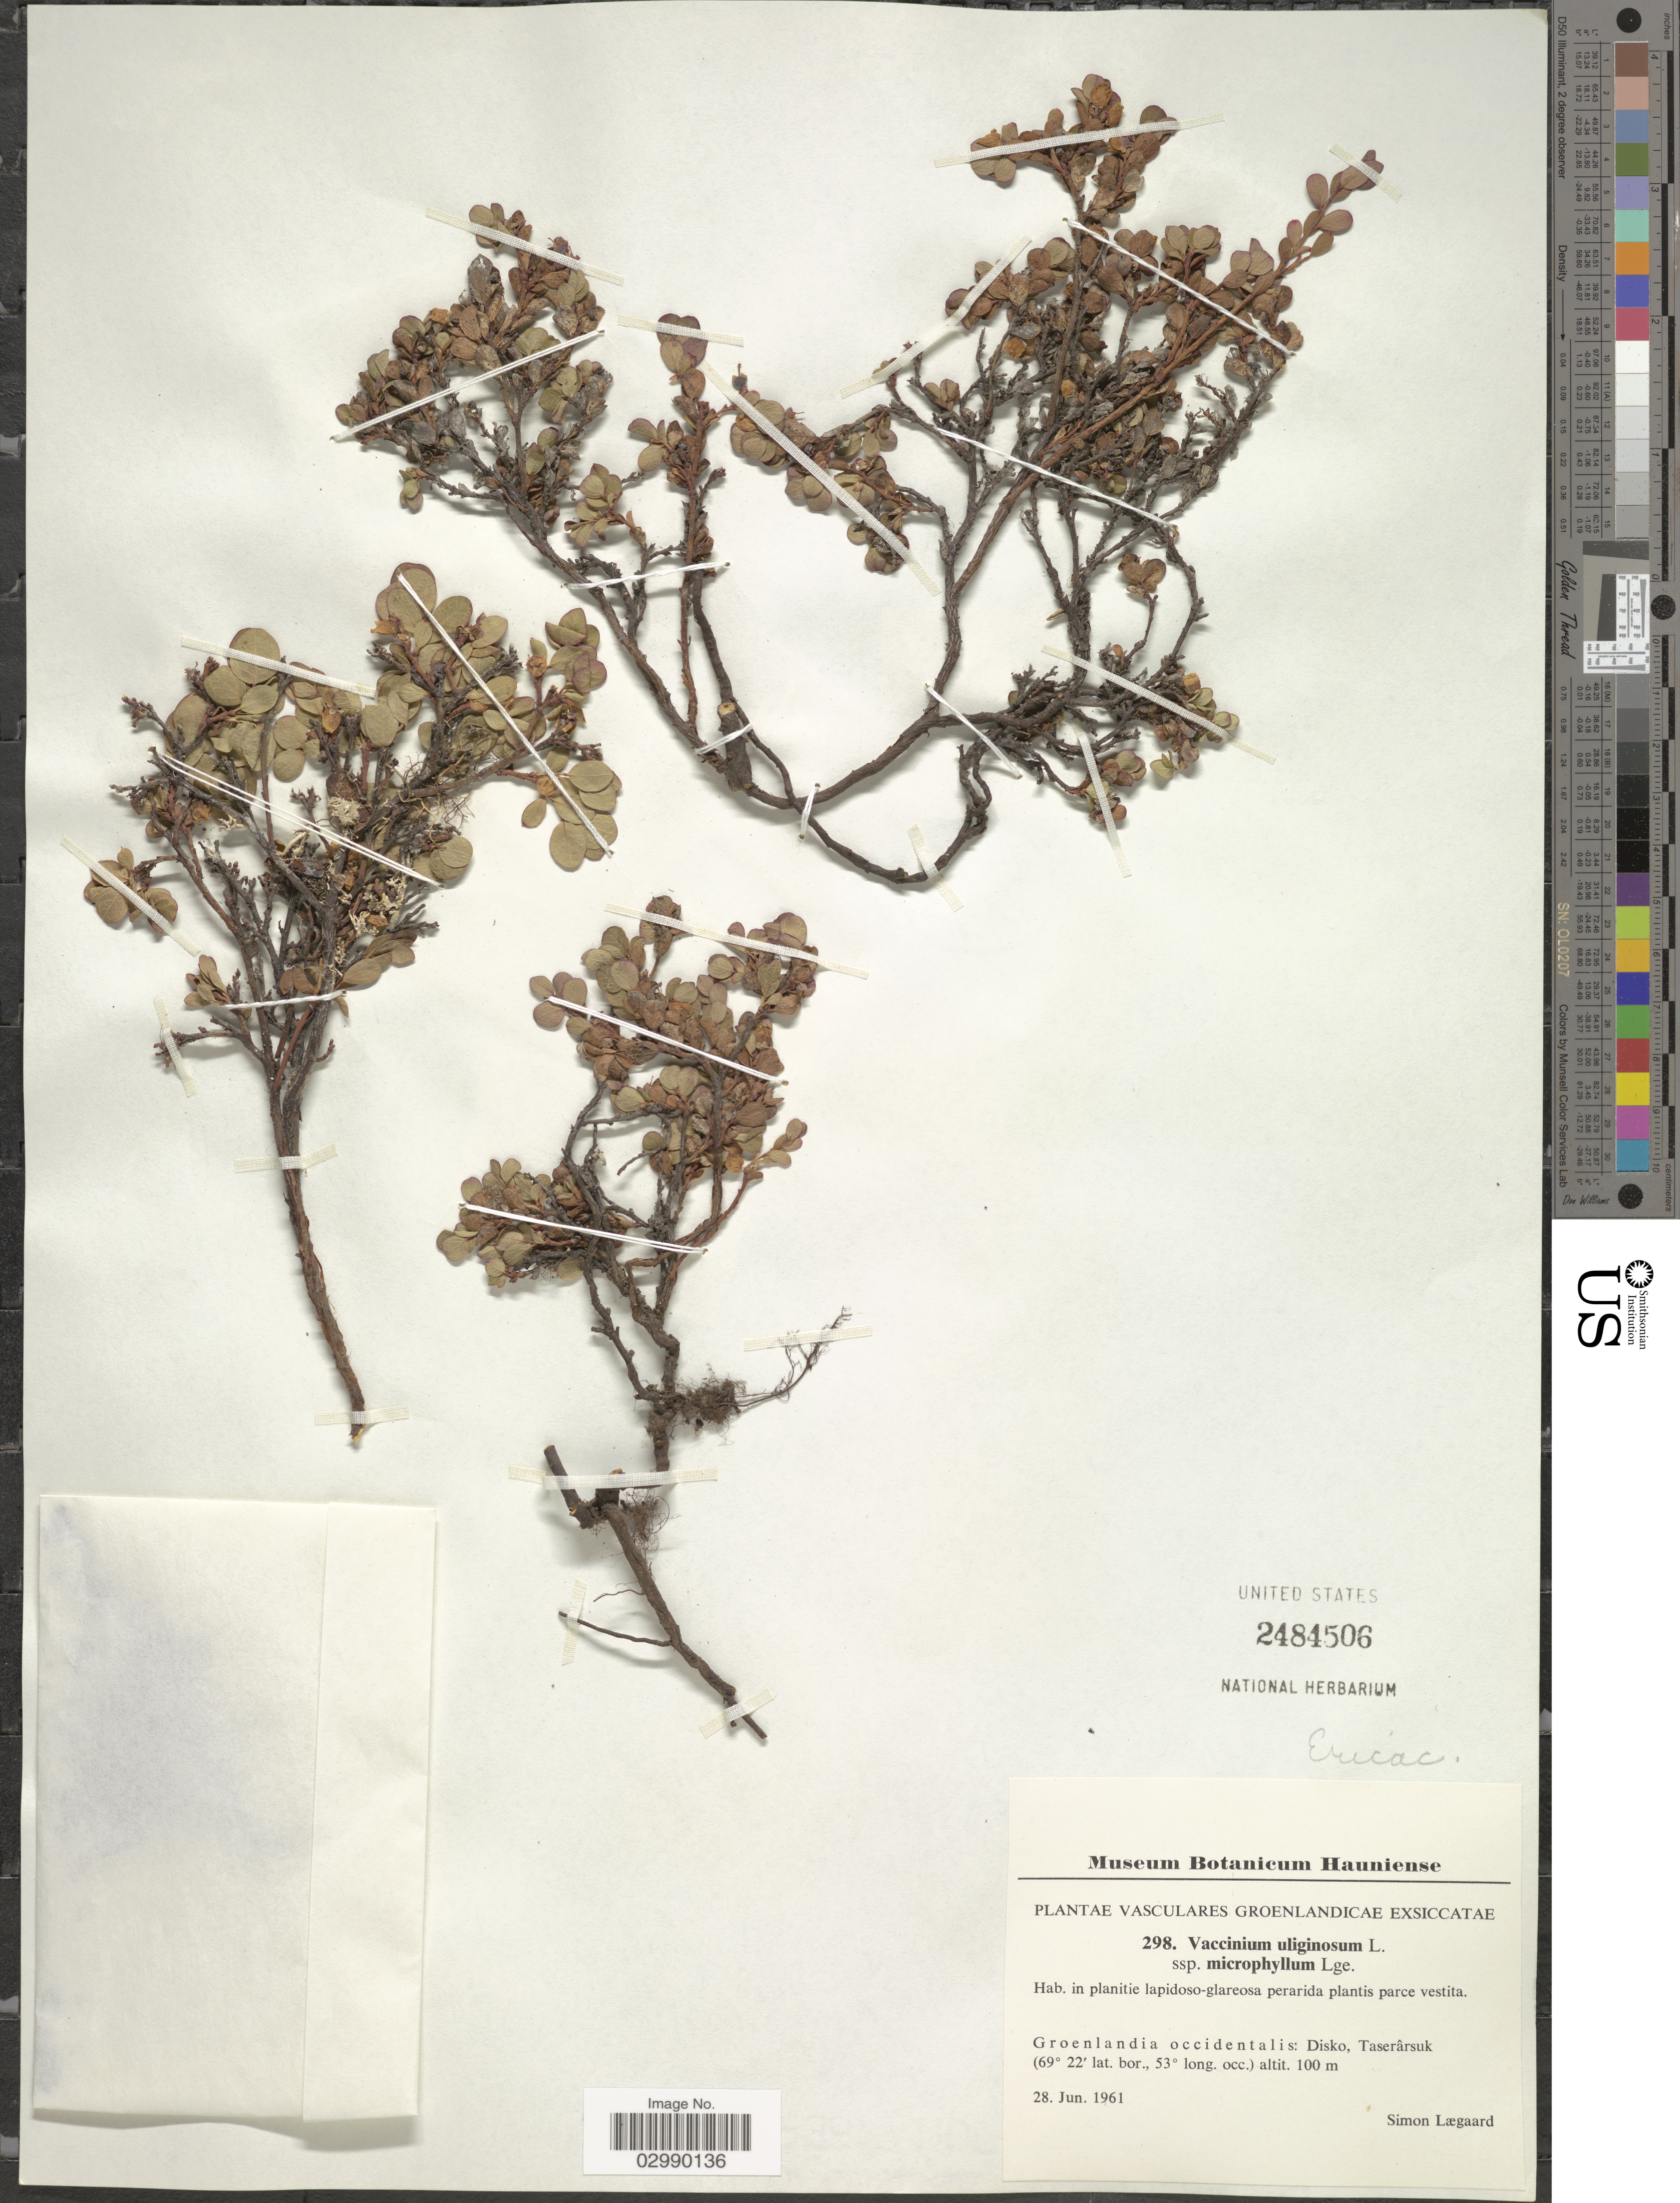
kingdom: Plantae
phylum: Tracheophyta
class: Magnoliopsida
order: Ericales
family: Ericaceae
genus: Vaccinium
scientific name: Vaccinium uliginosum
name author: L.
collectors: S. Lægaard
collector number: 298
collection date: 1961-06-28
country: Greenland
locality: Groenlandica occidentalis, Disko, Taserarsuk.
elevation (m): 100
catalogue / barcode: US 2484506